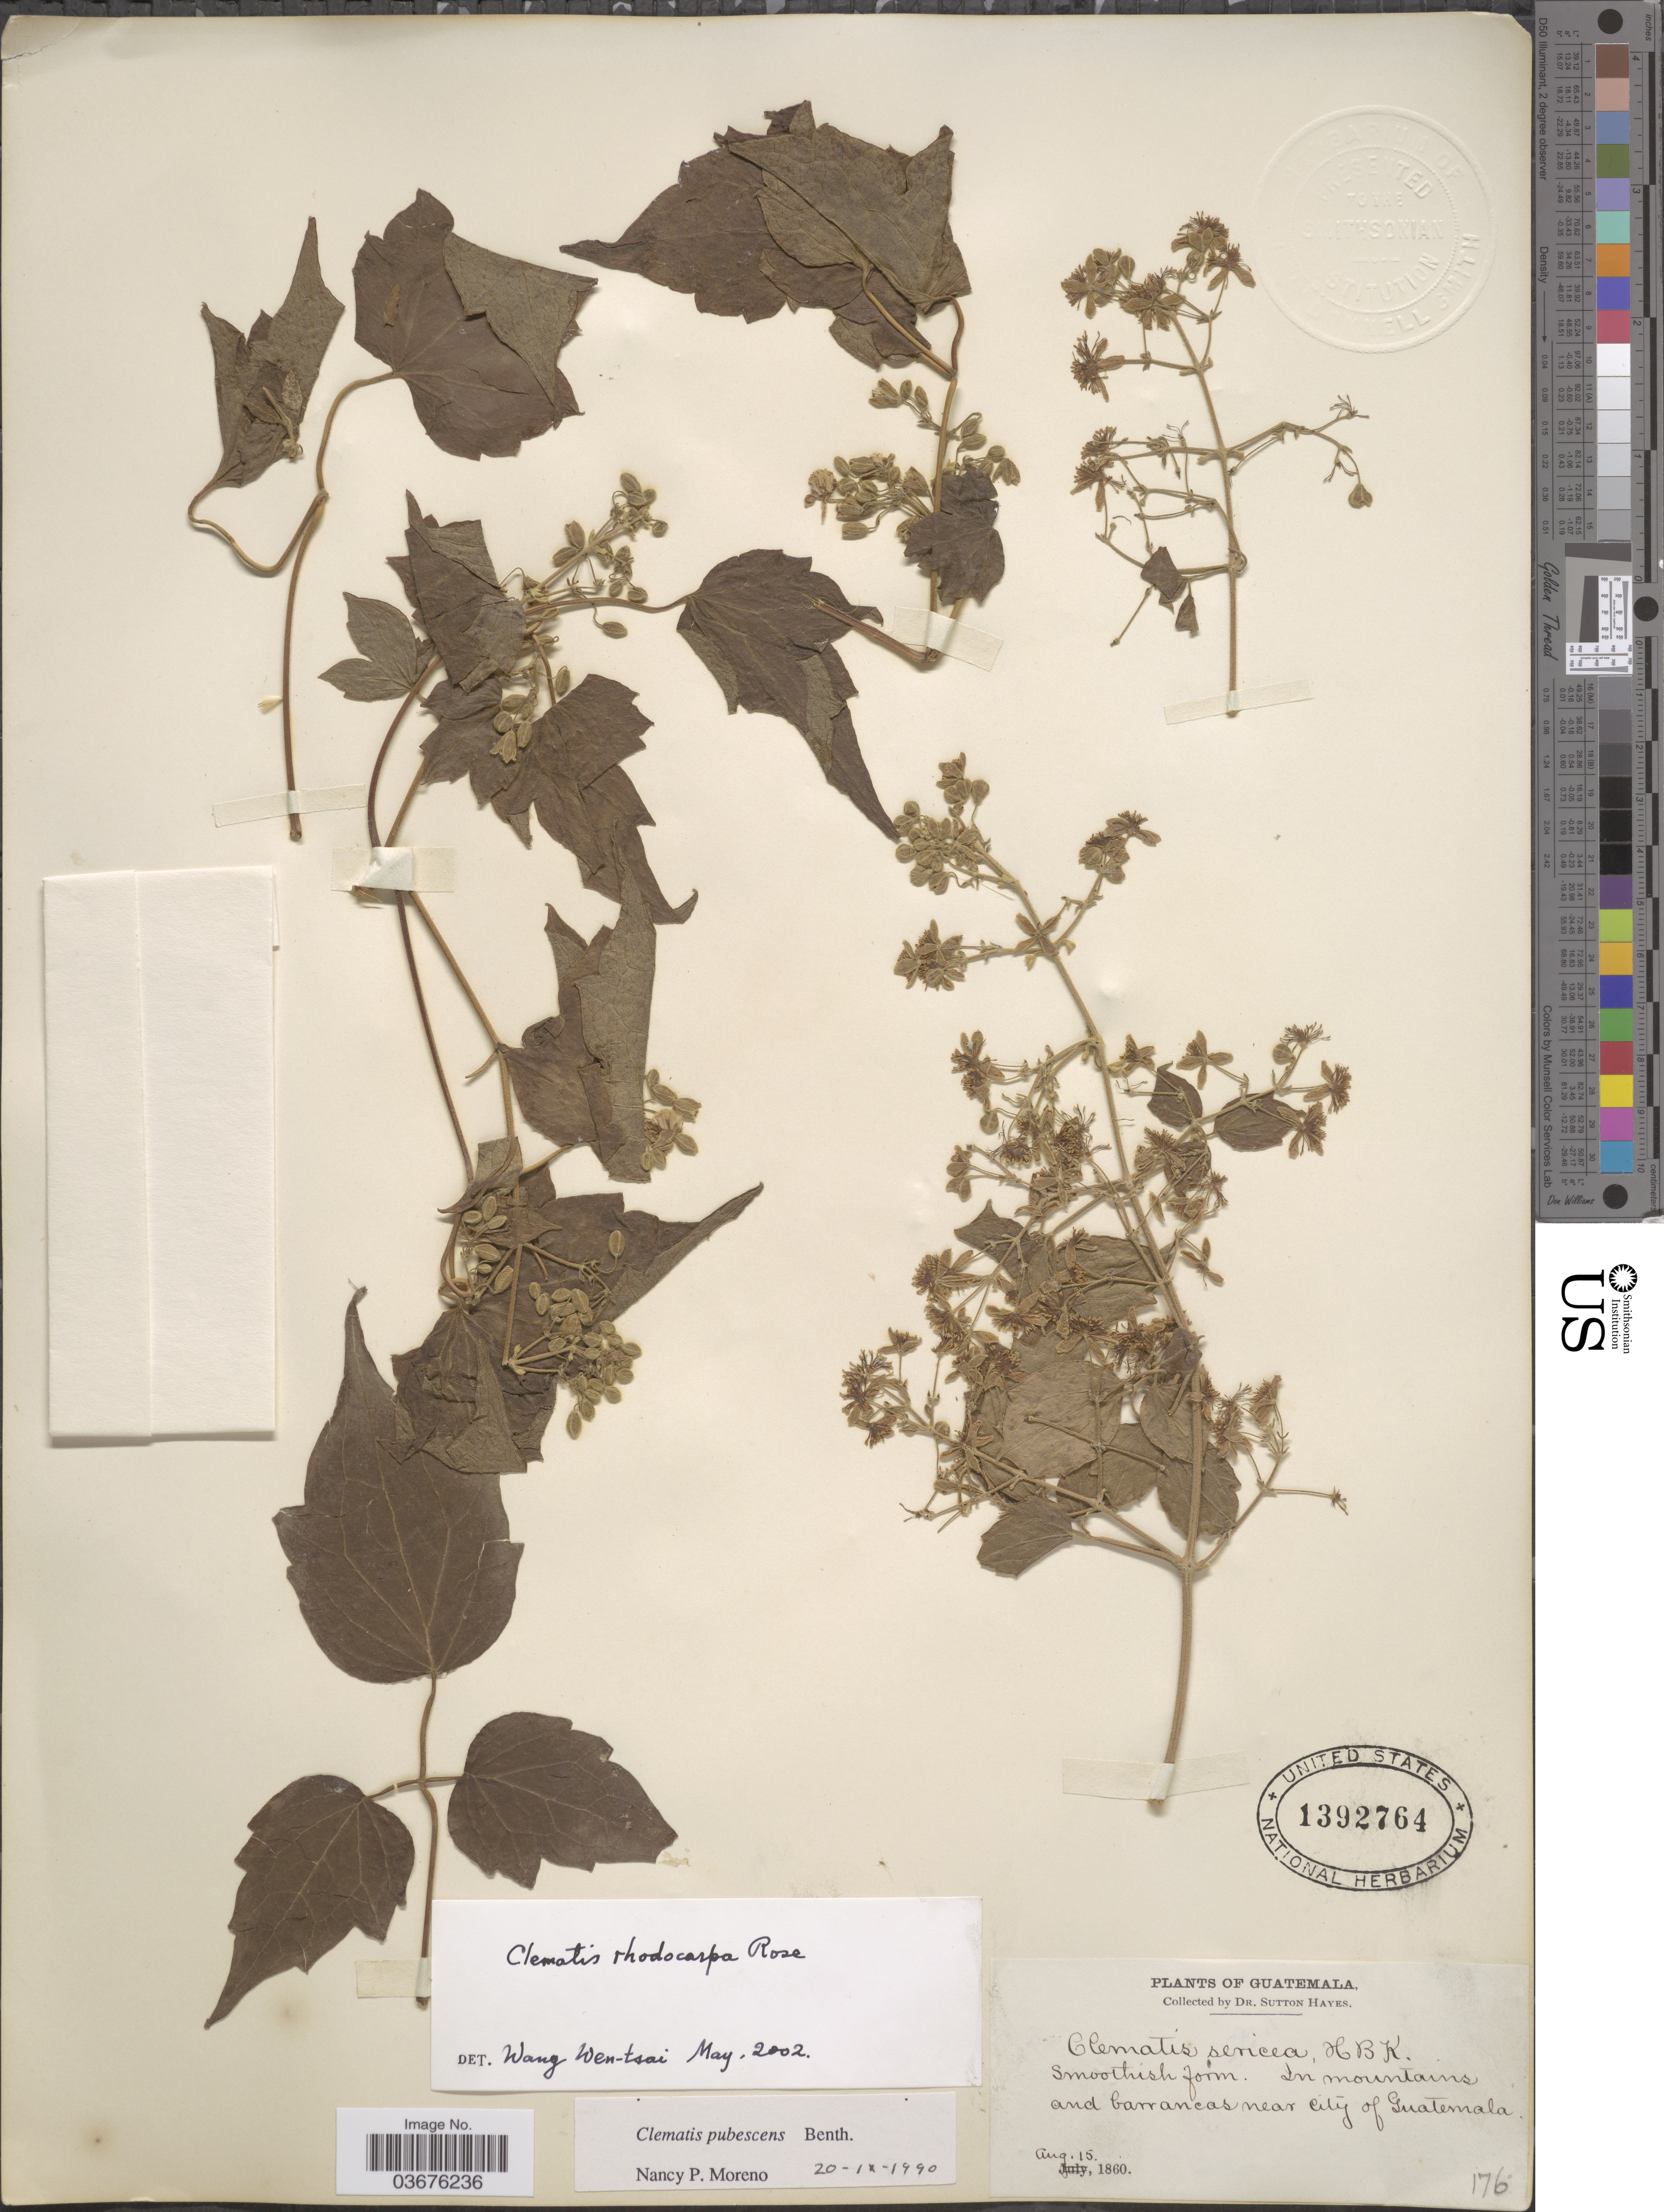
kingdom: Plantae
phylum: Tracheophyta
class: Magnoliopsida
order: Ranunculales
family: Ranunculaceae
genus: Clematis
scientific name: Clematis rhodocarpa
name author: Rose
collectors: S. Hayes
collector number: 176?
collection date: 1860-08-15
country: Guatemala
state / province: Guatemala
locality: In mountains and Carrancas near City of Guatemala.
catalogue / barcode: US 1392764